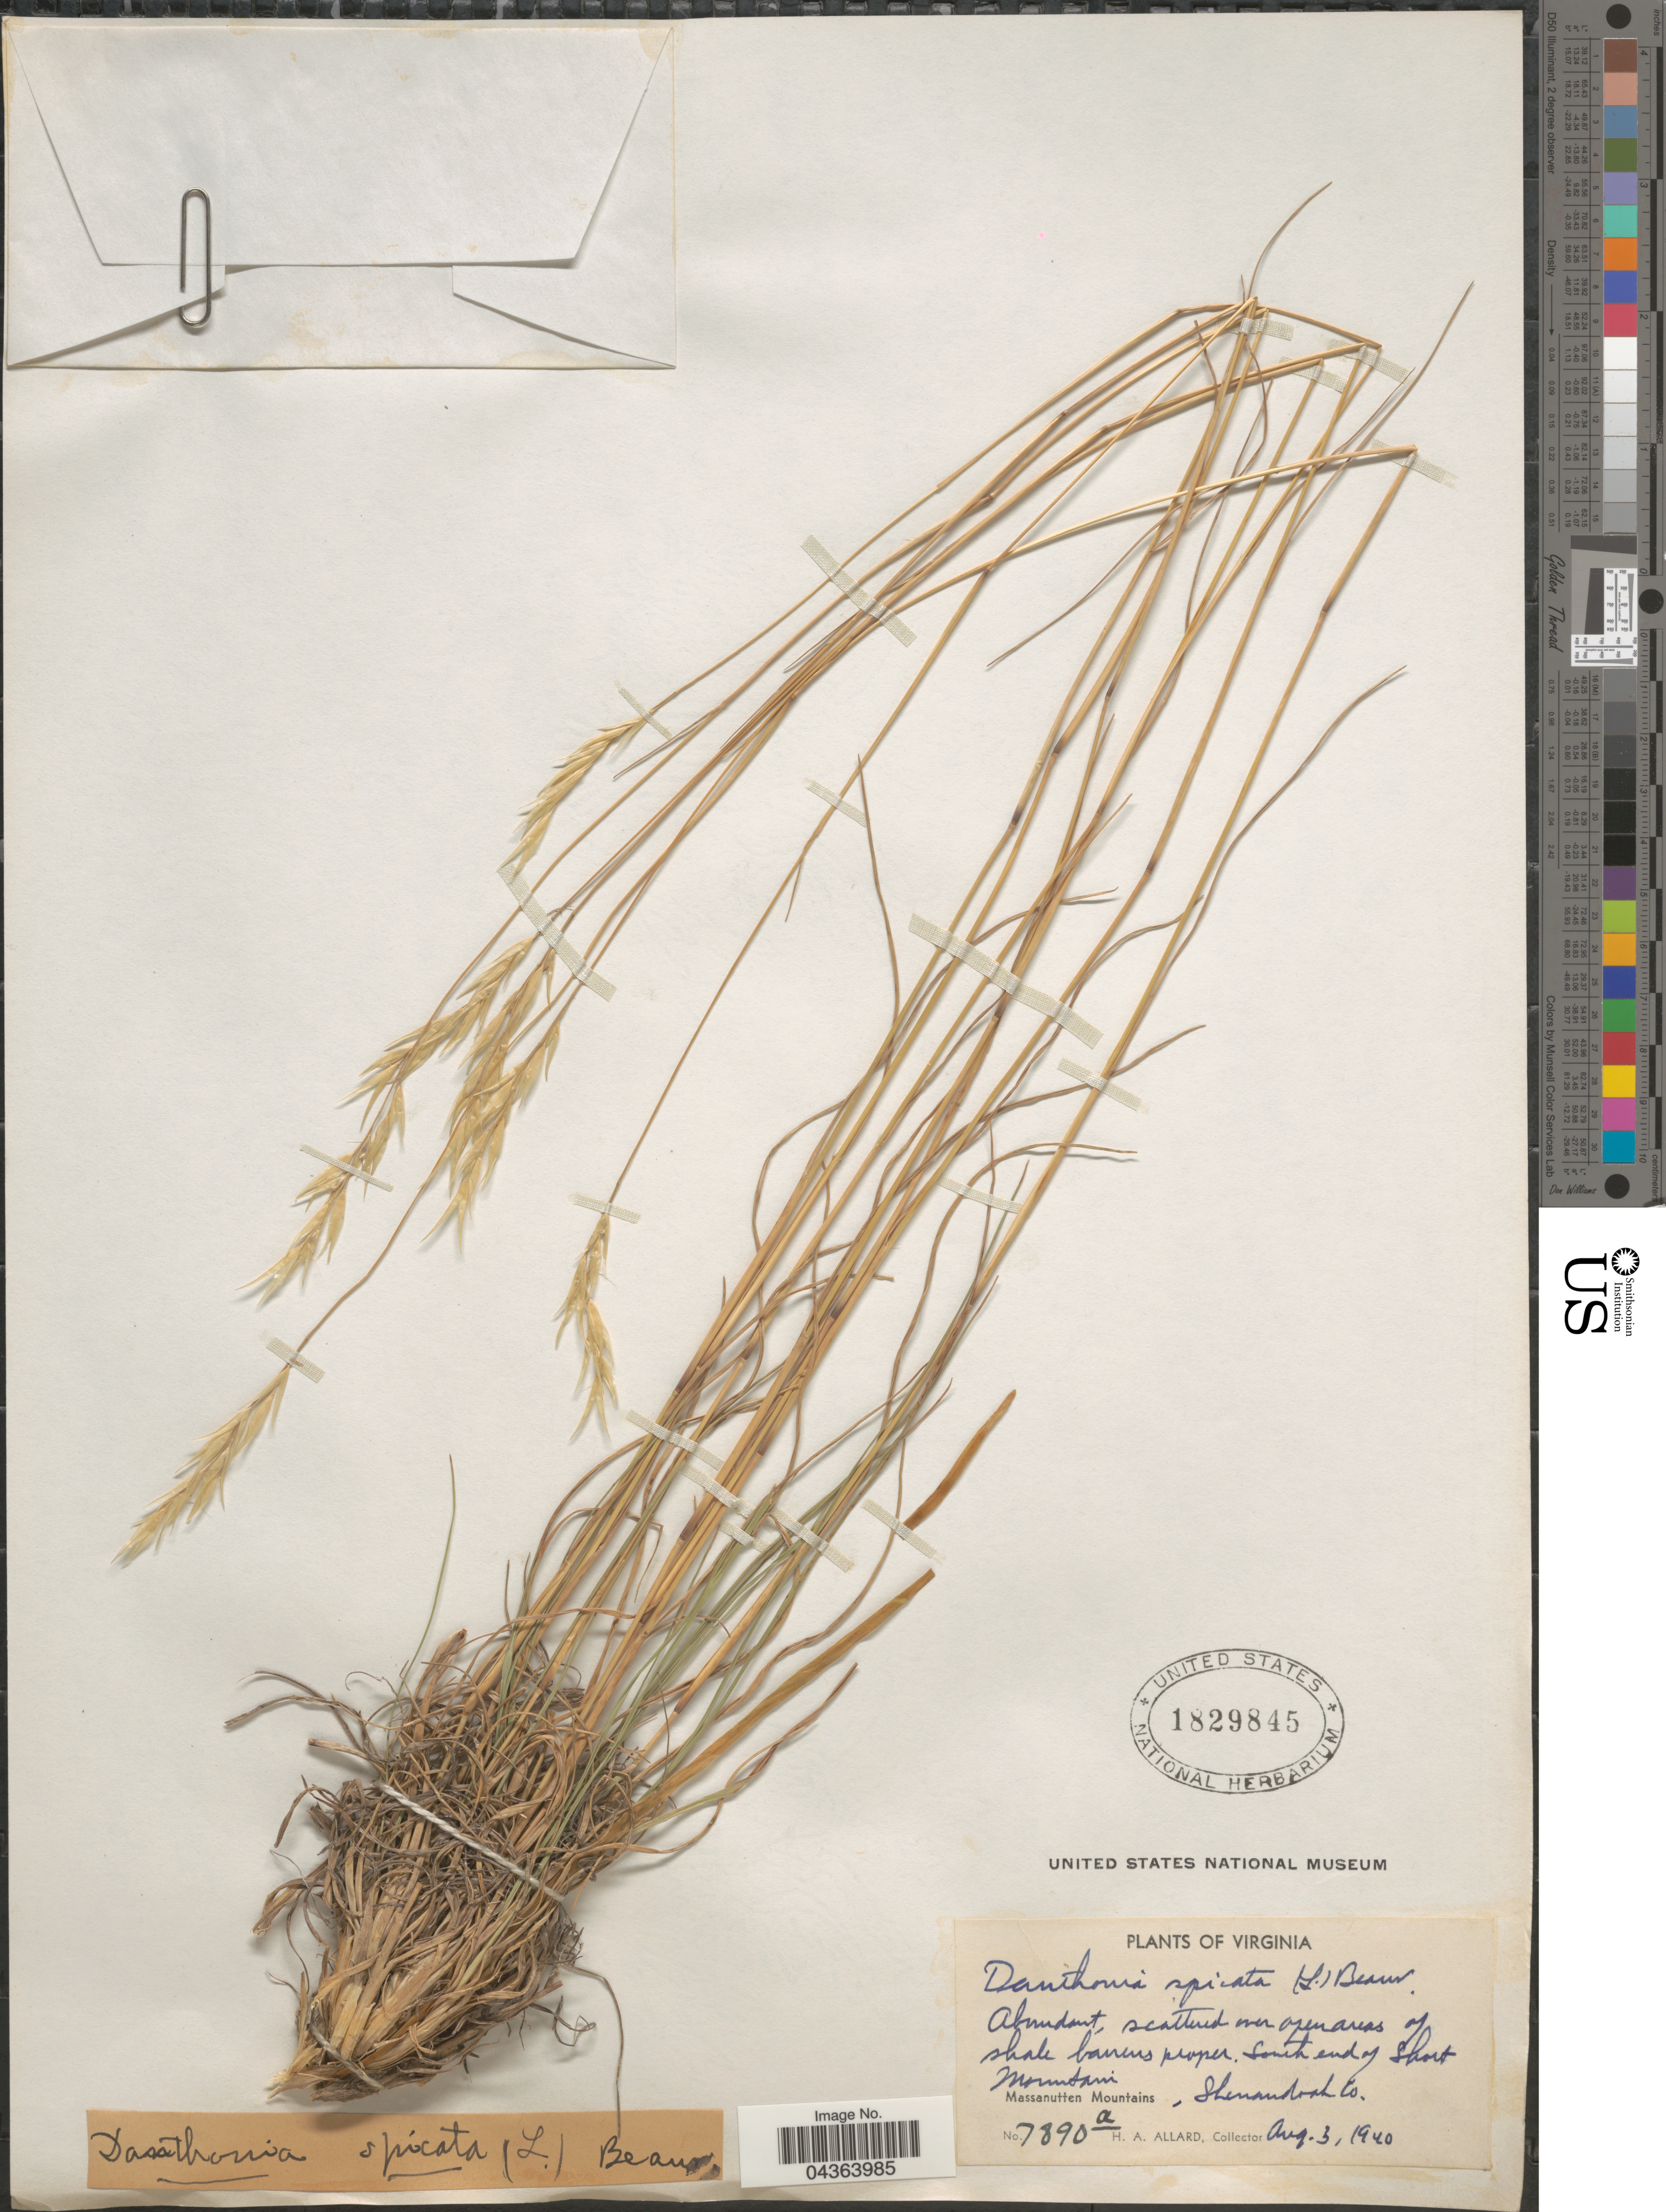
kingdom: Plantae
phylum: Tracheophyta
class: Liliopsida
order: Poales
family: Poaceae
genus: Danthonia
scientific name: Danthonia spicata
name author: (L.) P. Beauv. ex Roem. & Schult.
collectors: H. A. Allard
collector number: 7890a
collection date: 1940-08-03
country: United States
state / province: Virginia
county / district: Shenandoah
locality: Abundant, scattered over open areas of shale barrens proper. South end of Short Mountain. Massanutten Mountains. Shenandoah Co.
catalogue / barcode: US 1829845